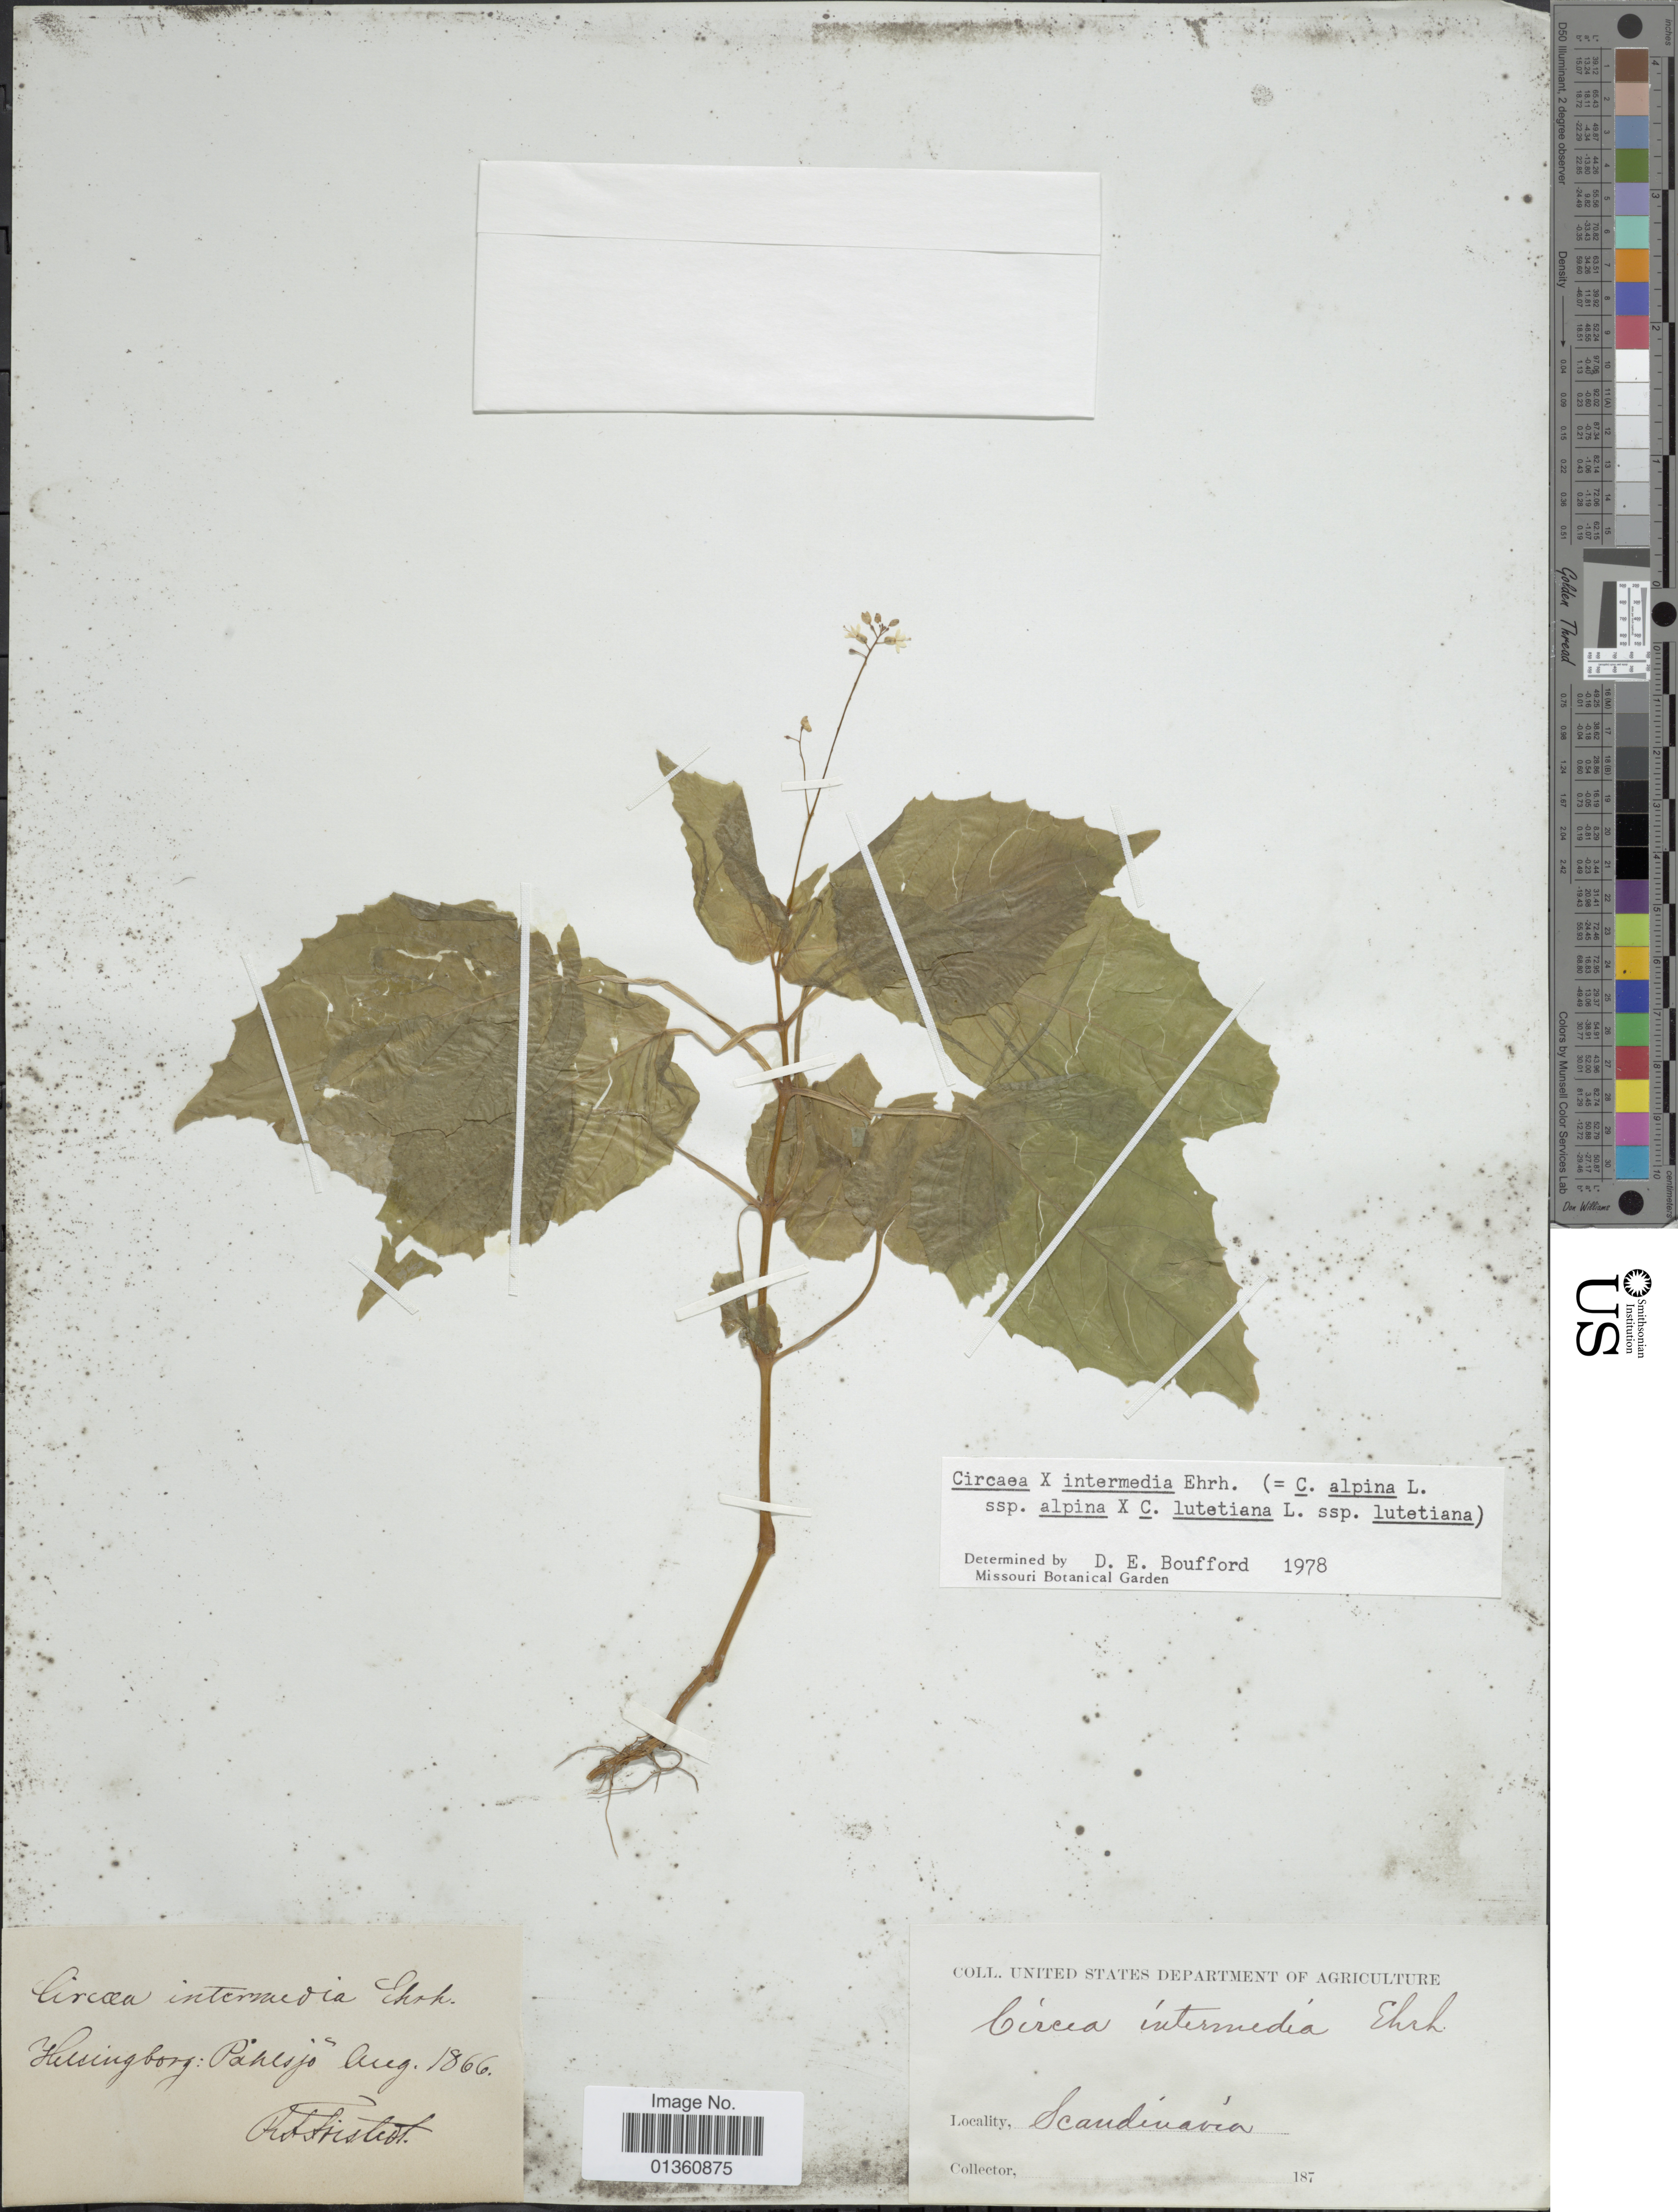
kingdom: Plantae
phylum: Tracheophyta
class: Magnoliopsida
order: Myrtales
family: Onagraceae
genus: Circaea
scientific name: Circaea x intermedia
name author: Ehrh.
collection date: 1866-08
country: Sweden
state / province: Skåne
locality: Helsingborg: Pahlsjo. Scandinavia